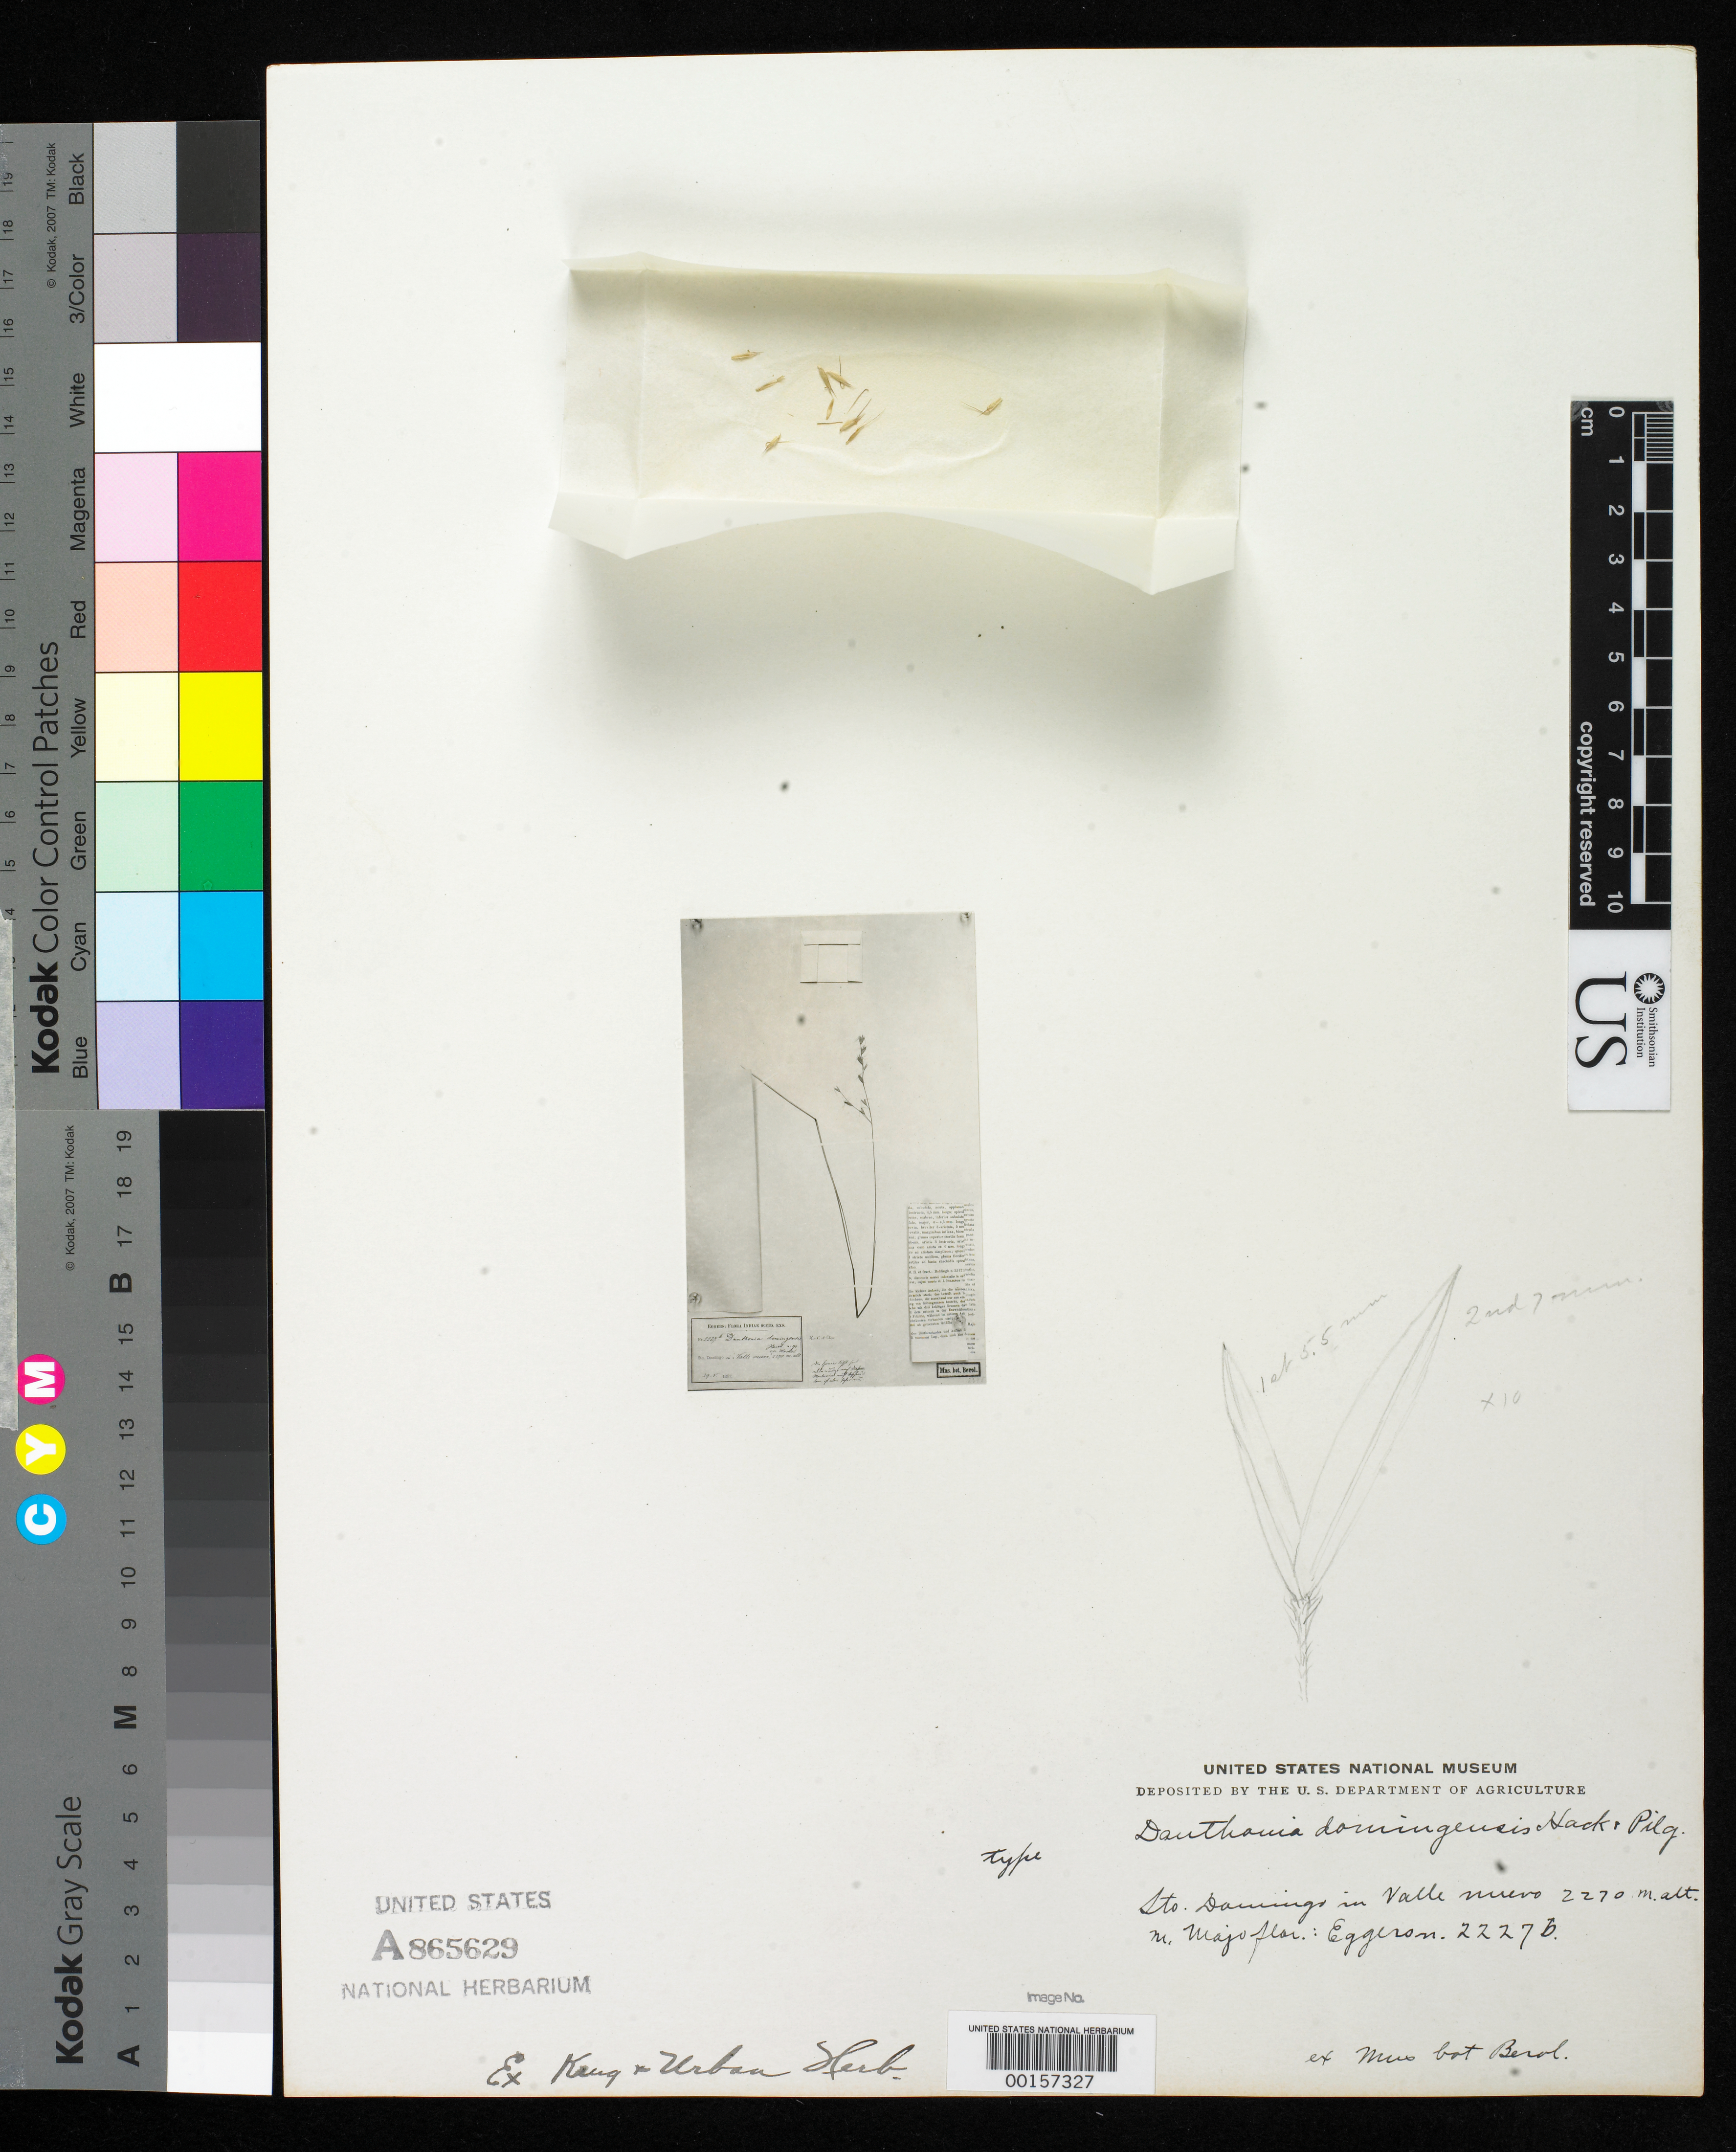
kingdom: Plantae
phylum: Tracheophyta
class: Liliopsida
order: Poales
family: Poaceae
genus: Danthonia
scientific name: Danthonia domingensis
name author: Hack. & Pilg. in Urb.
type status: Type Fragment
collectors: H. F. A. von Eggers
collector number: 2227b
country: Dominican Republic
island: Hispaniola Island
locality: Sto. Domingo; in Valle Nuevo.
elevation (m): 2270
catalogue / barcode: US 865629A